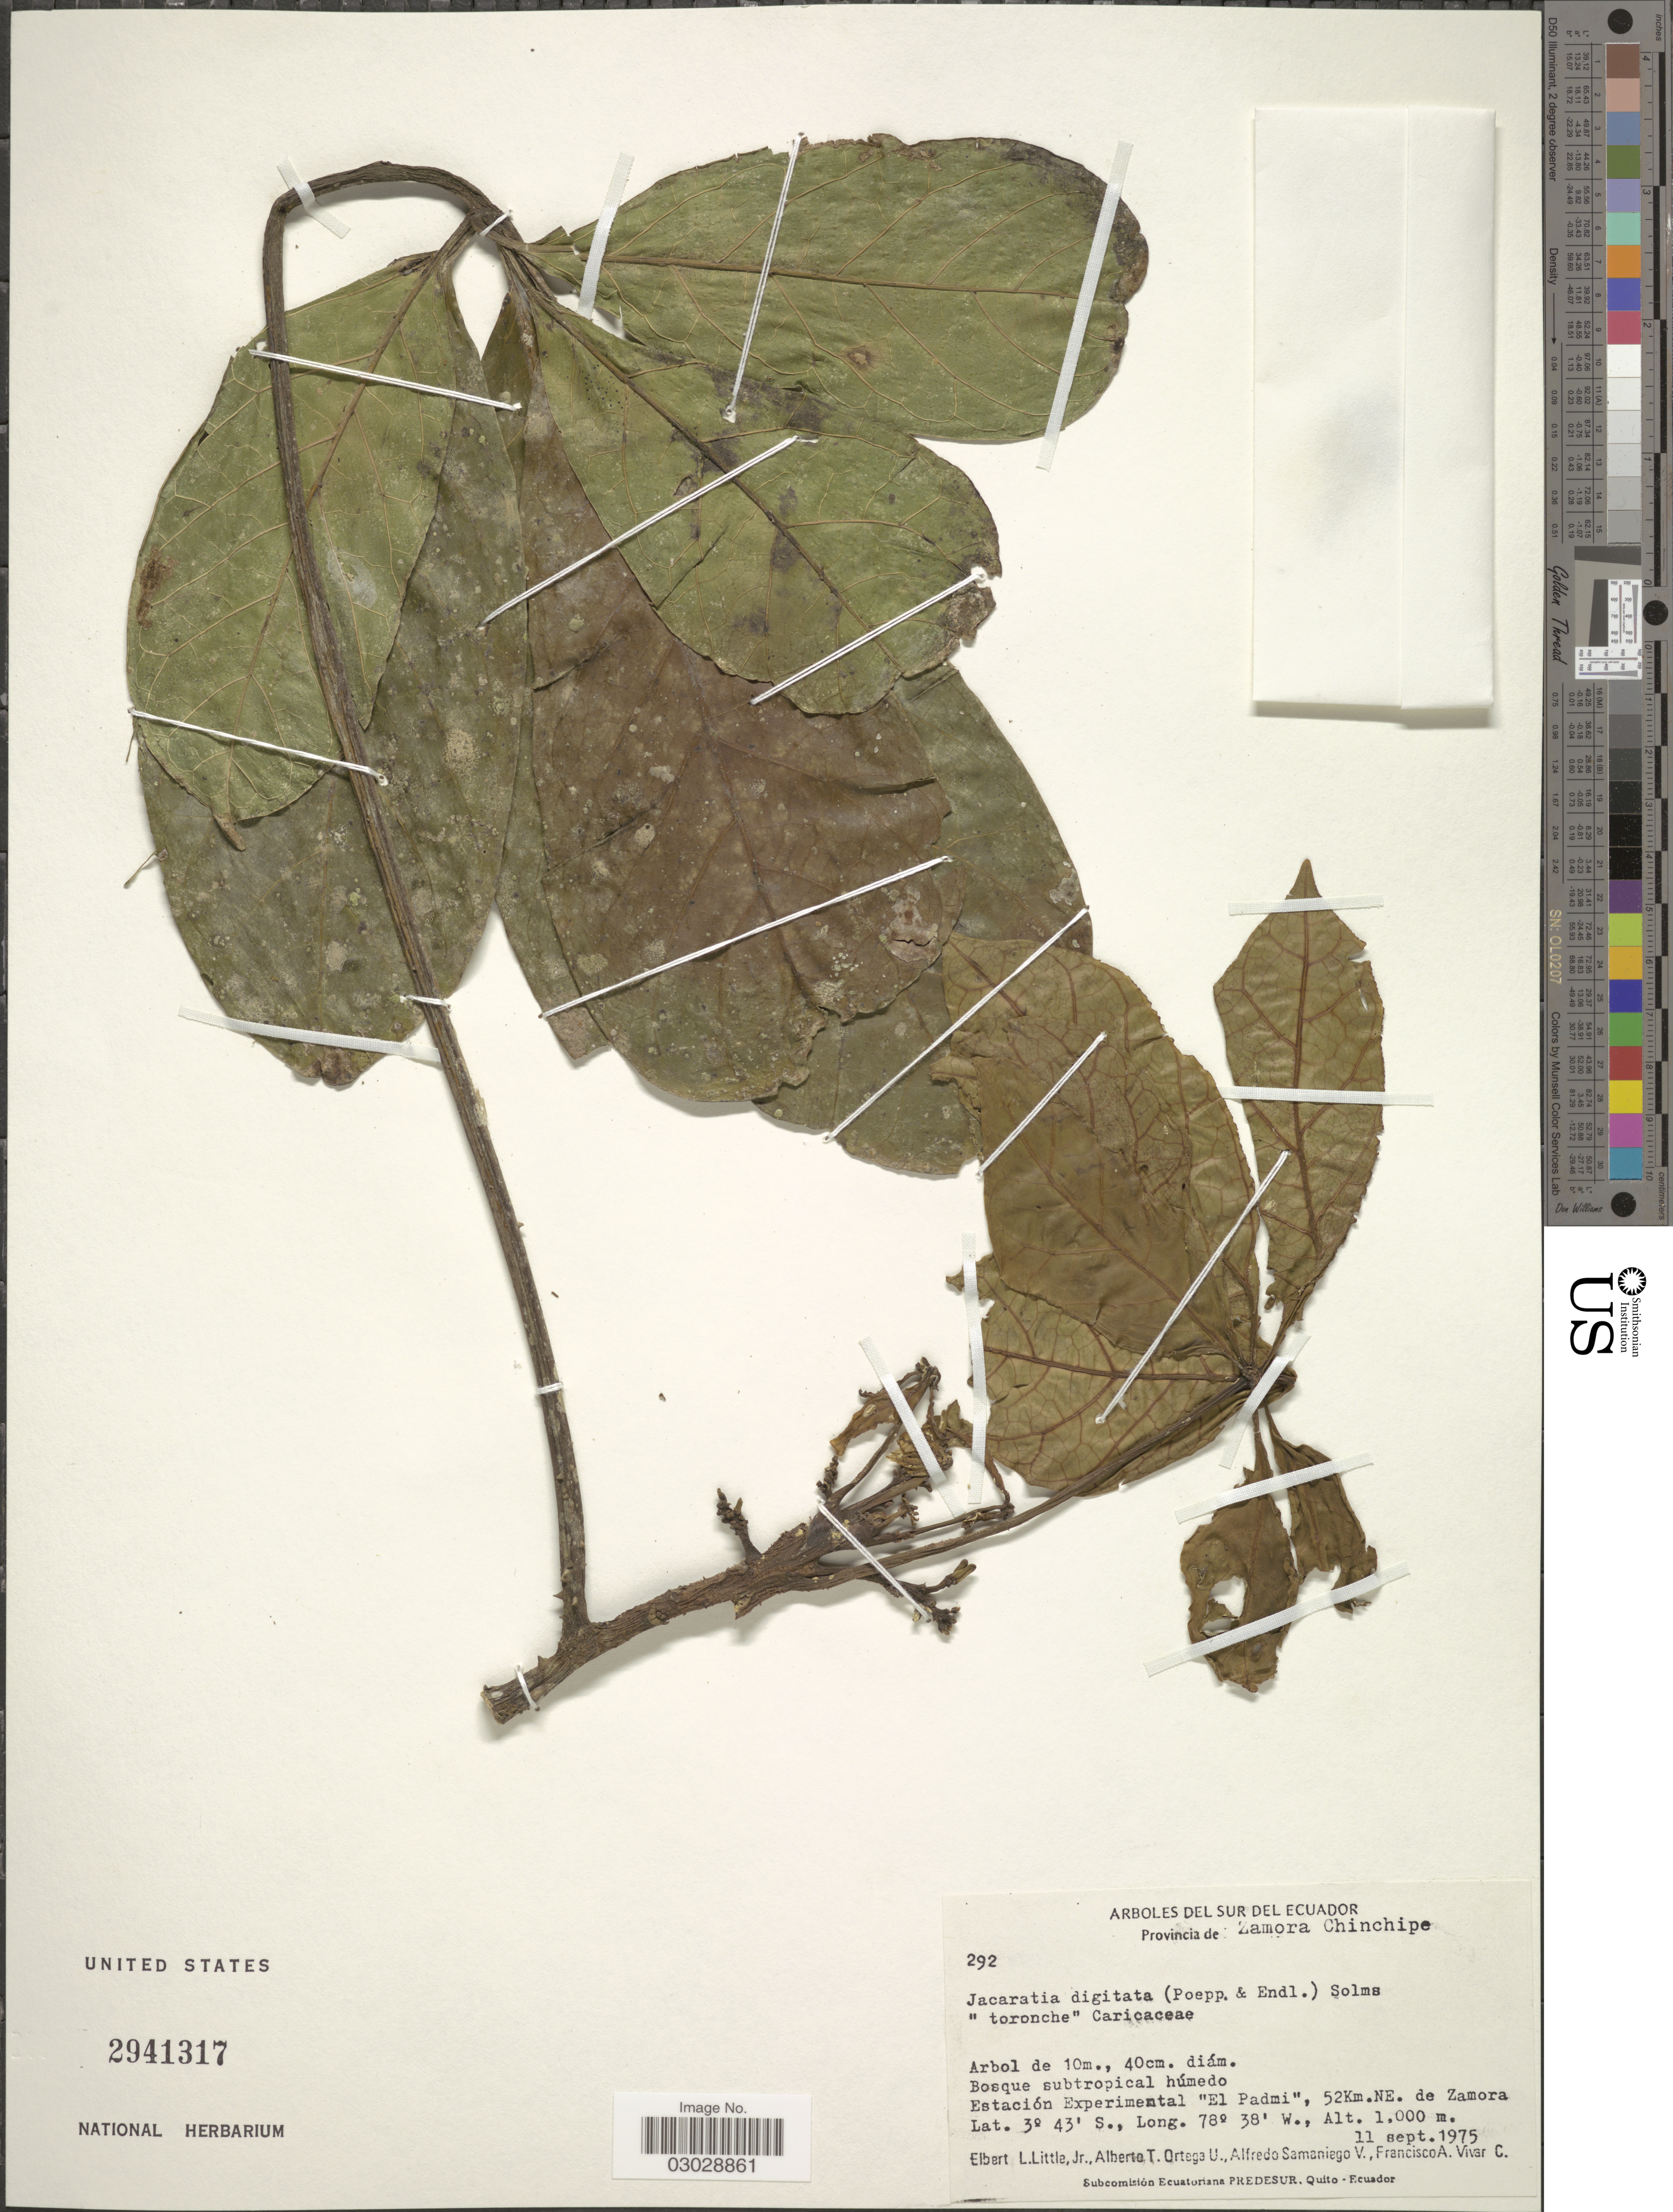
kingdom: Plantae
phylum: Tracheophyta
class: Magnoliopsida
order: Brassicales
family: Caricaceae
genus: Jacaratia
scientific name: Jacaratia digitata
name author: (Poepp. & Endl.) Solms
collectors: E. L. Little, A. T. Ortega U., A. V. Samaniego & F. A. Vivar C.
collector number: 292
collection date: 1975-09-11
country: Ecuador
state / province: Zamora-Chinchipe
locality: Sur del Ecuador. Estación Experimental "El Padmi", 52 Km. NE. de Zamora.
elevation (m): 1000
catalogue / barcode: US 2941317